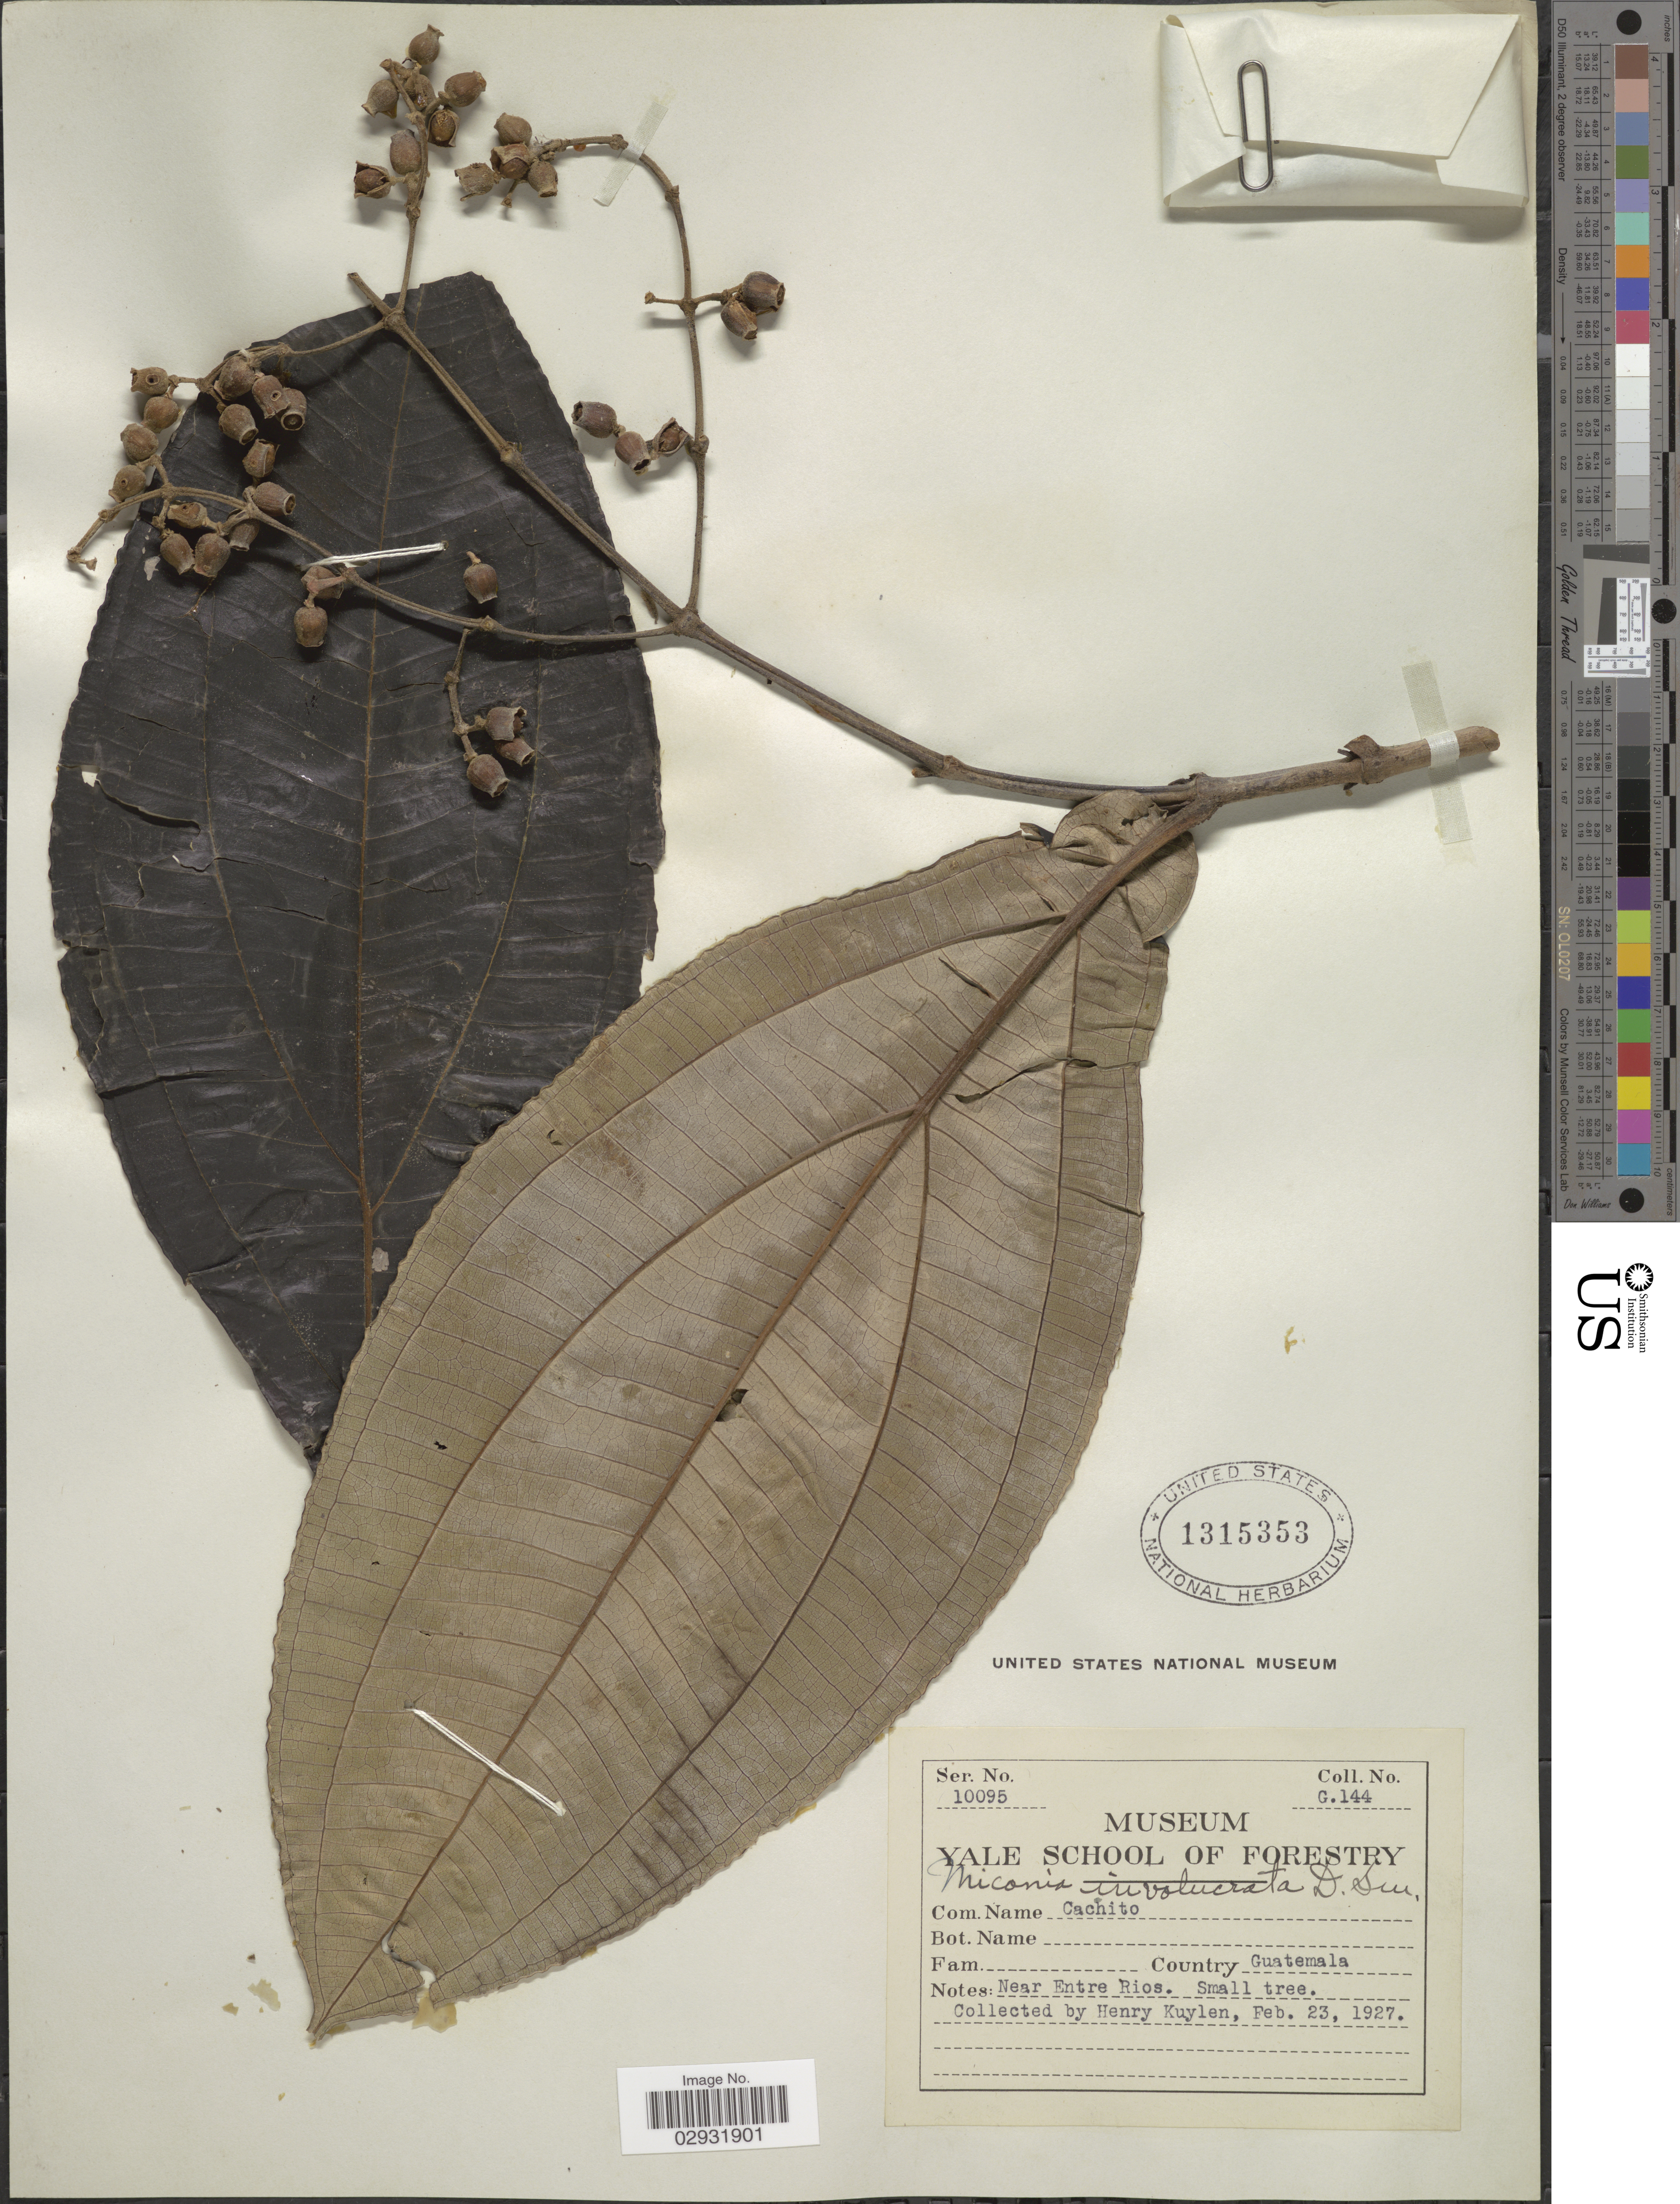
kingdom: Plantae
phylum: Tracheophyta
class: Magnoliopsida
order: Myrtales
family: Melastomataceae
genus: Miconia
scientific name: Miconia ampla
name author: Triana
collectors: H. Kuylen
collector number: G.144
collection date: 1927-02-23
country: Guatemala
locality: Near Entre Rios.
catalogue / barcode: US 1315353